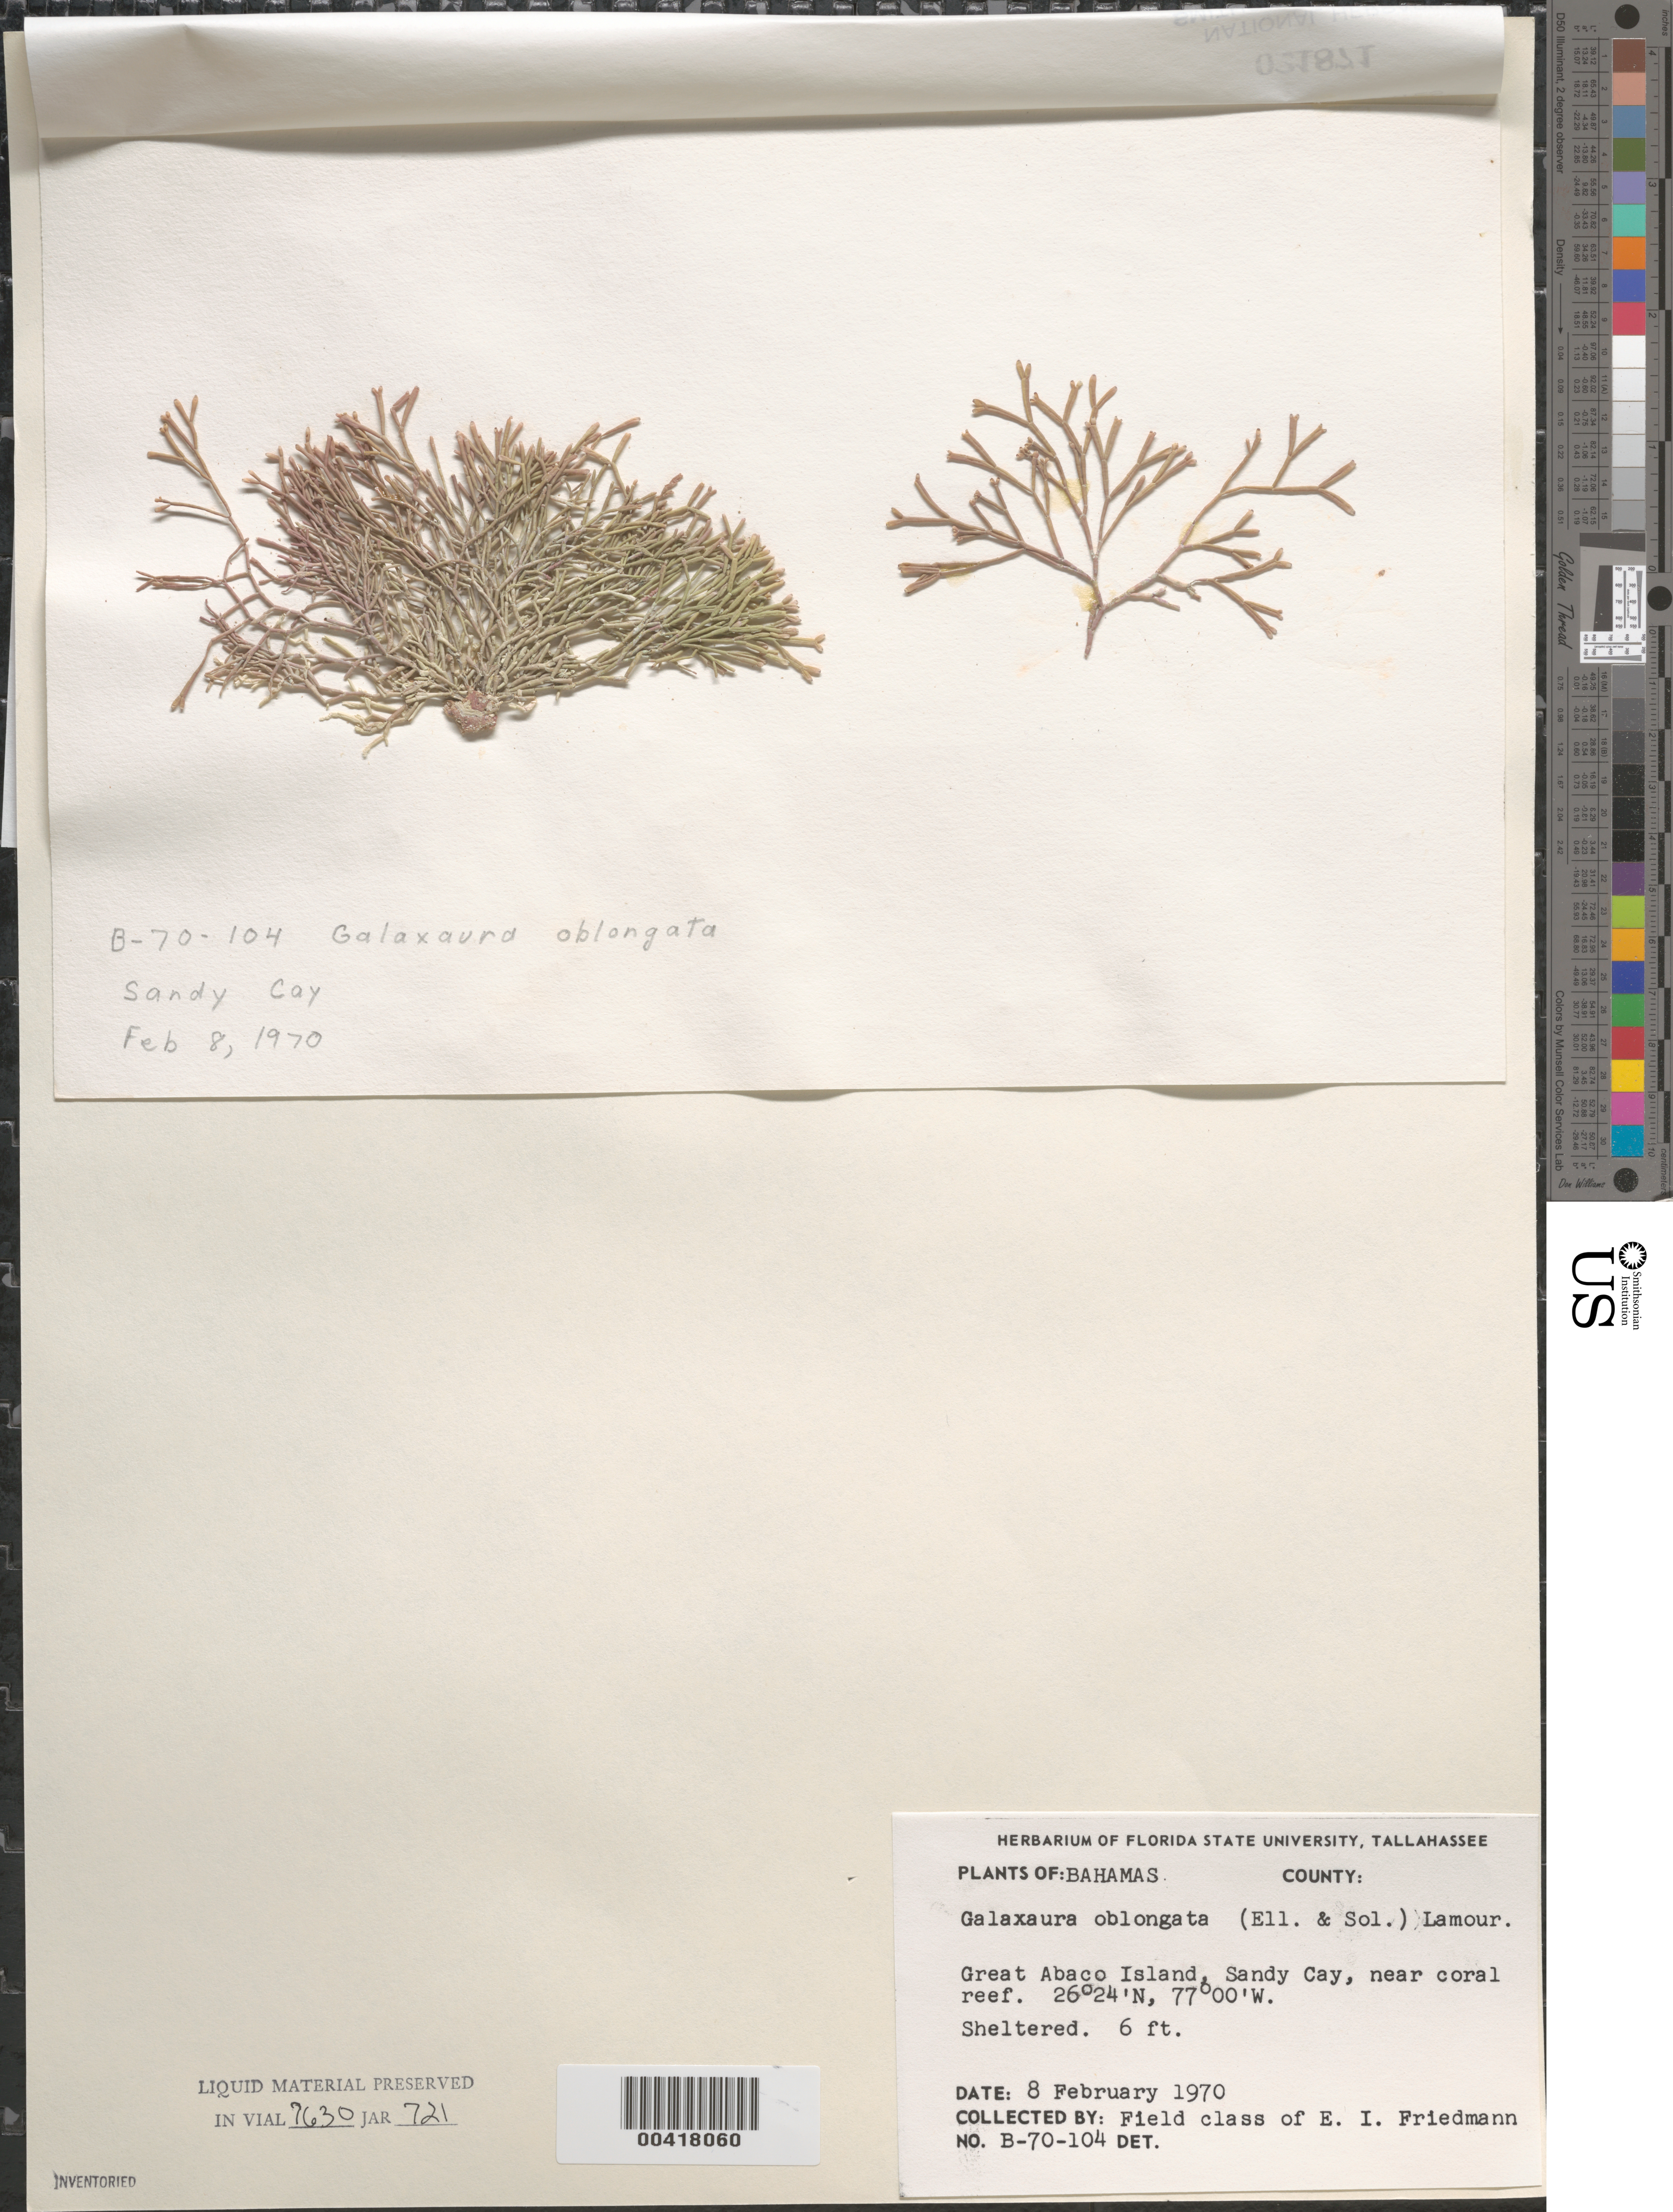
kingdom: Plantae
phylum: Rhodophyta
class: Florideophyceae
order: Nemaliales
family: Galaxauraceae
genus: Tricleocarpa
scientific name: Tricleocarpa fragilis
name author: (L.) Huisman & R.A. Towns.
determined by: Algae name updating Project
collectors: E. Friedmann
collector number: B-70-104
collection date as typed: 08 Feb 1970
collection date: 1970-02-08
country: Bahamas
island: Great Abaco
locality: Sandy Cay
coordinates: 26 24" N, 77 00" W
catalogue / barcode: US 21871